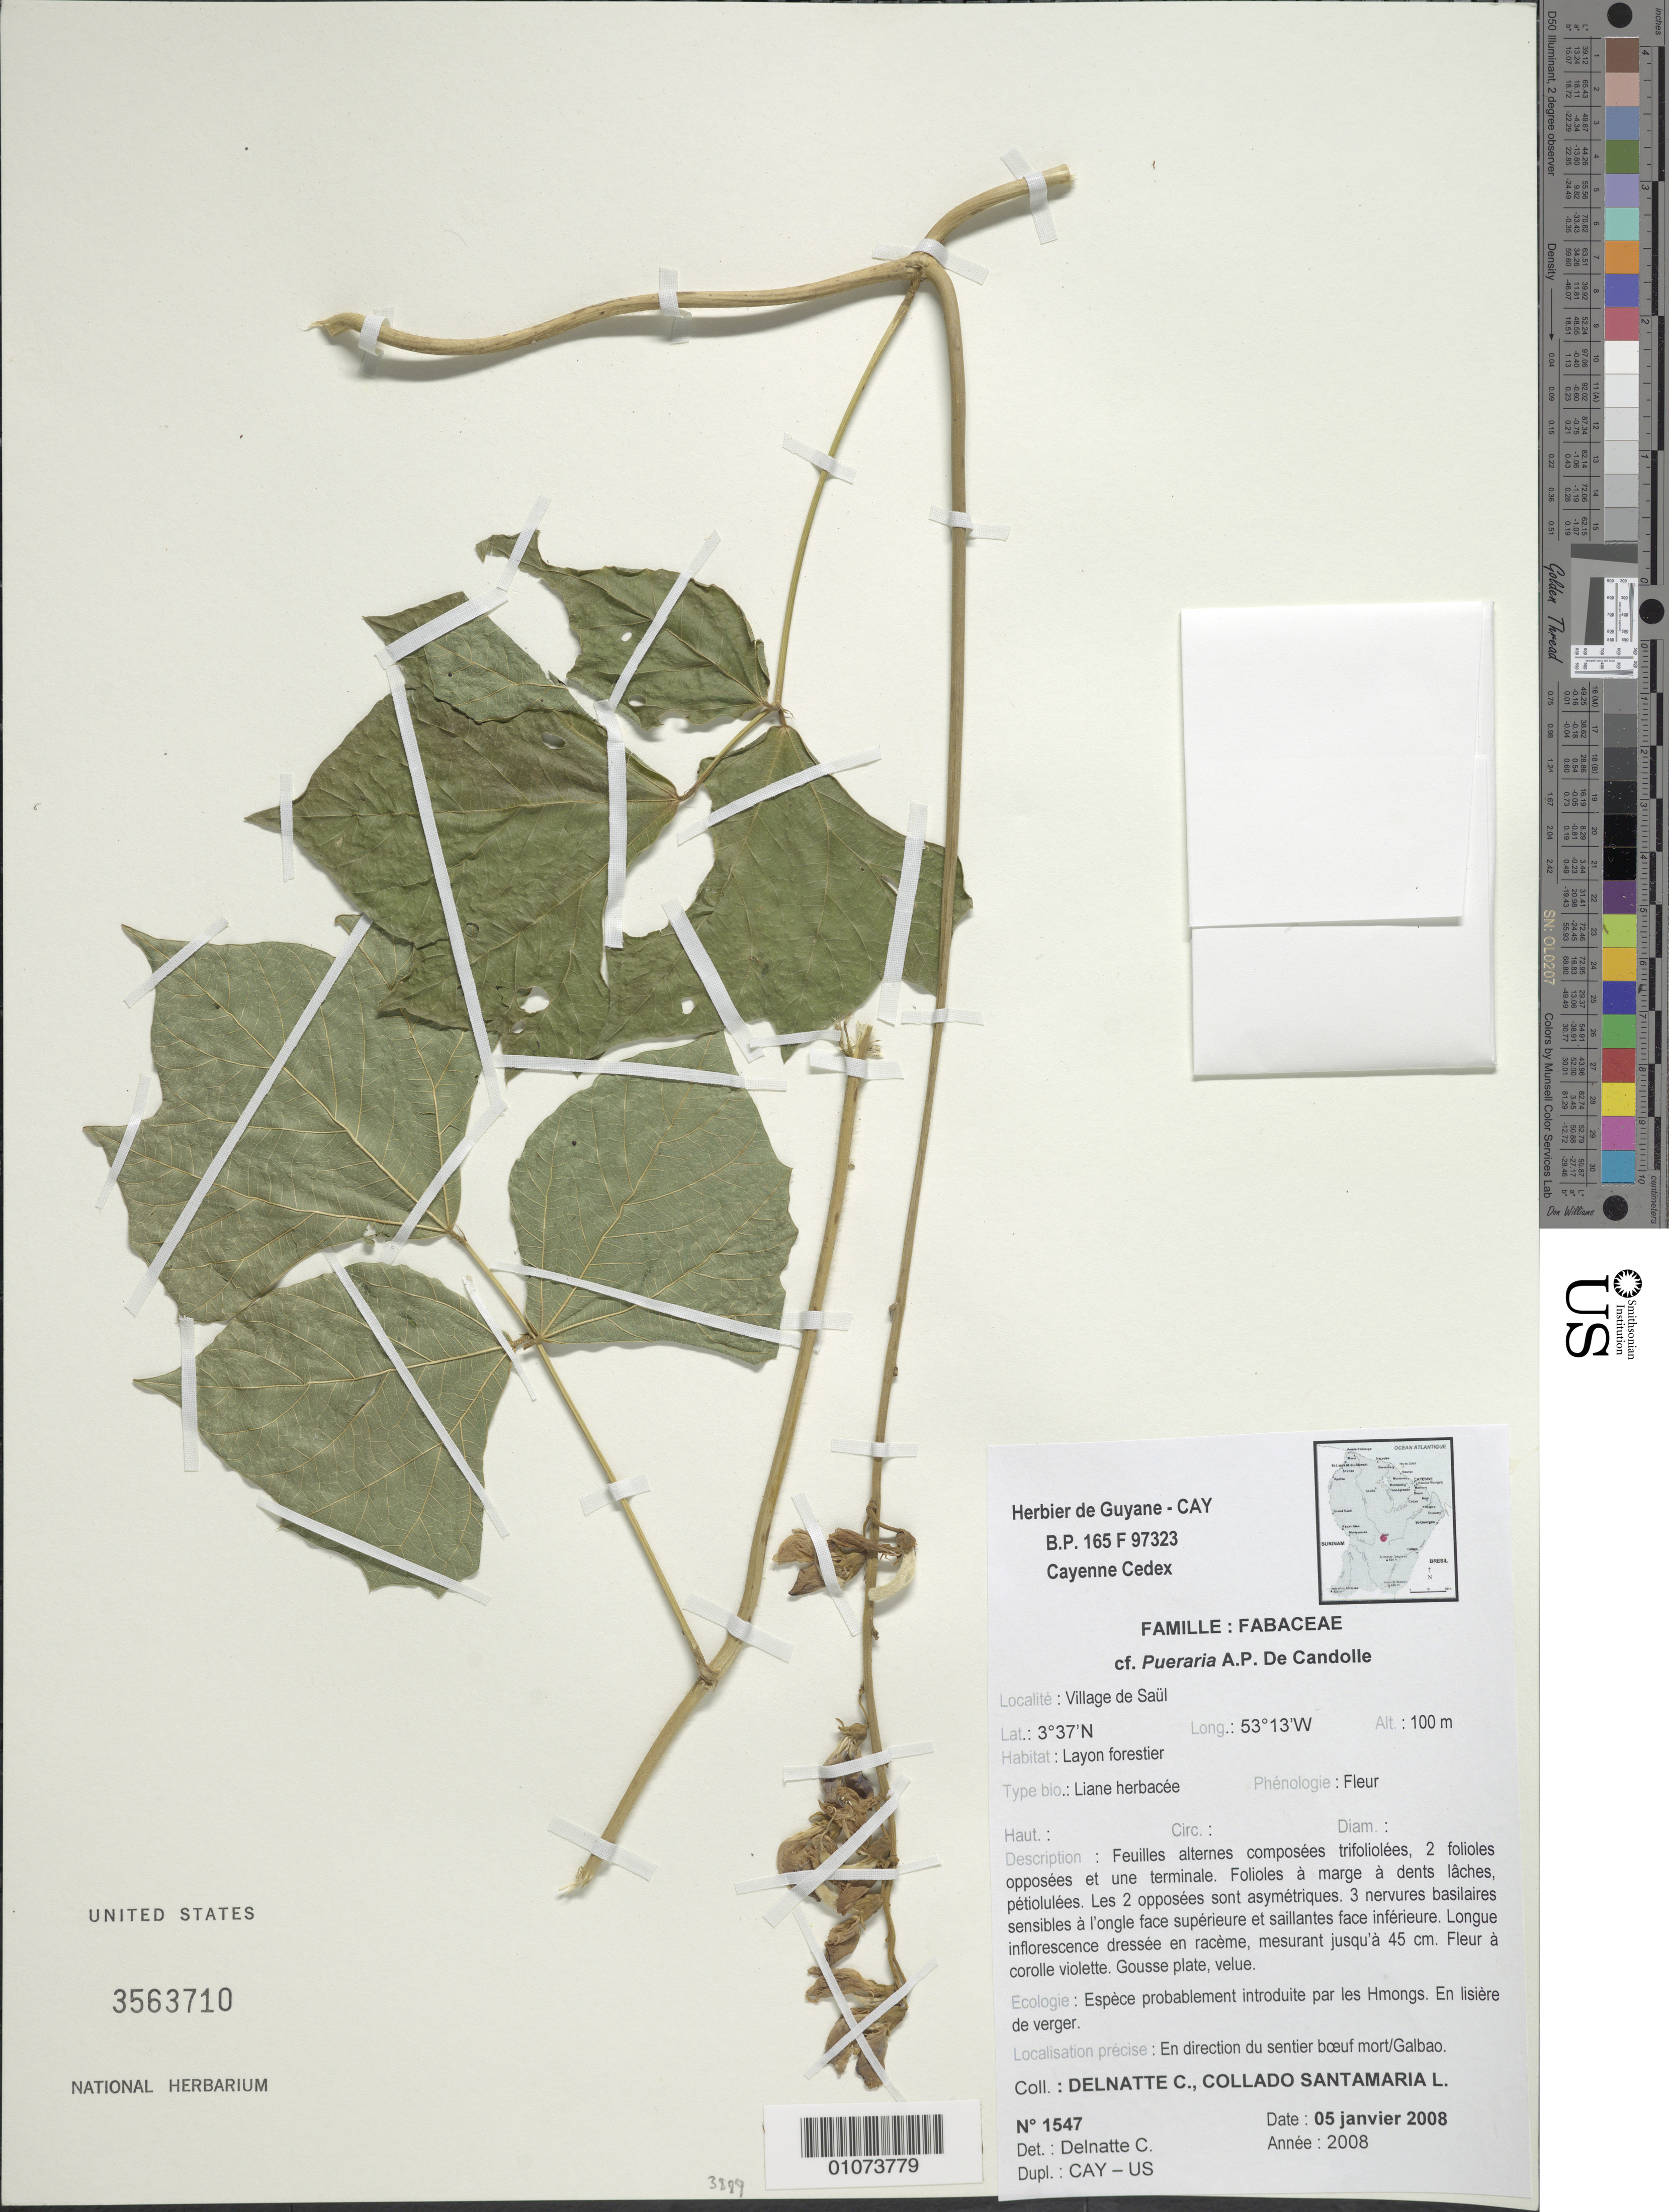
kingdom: Plantae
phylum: Tracheophyta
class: Magnoliopsida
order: Fabales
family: Fabaceae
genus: Pachyrhizus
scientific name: Pachyrhizus erosus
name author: (L.) Urb.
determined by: Acevedo-Rodríguez, P., (BOT), Smithsonian Institution - National Museum of Natural History (UNITED STATES)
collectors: C. Delnatte & L. Collado Santamaria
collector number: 1547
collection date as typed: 5-Jan-08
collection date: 2008-01-05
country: French Guiana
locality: Village de Saül. En direction du sentier boeuf mort / Galbao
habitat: Layon forestier. En lisiere de verger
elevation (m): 100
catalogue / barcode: US 3563710